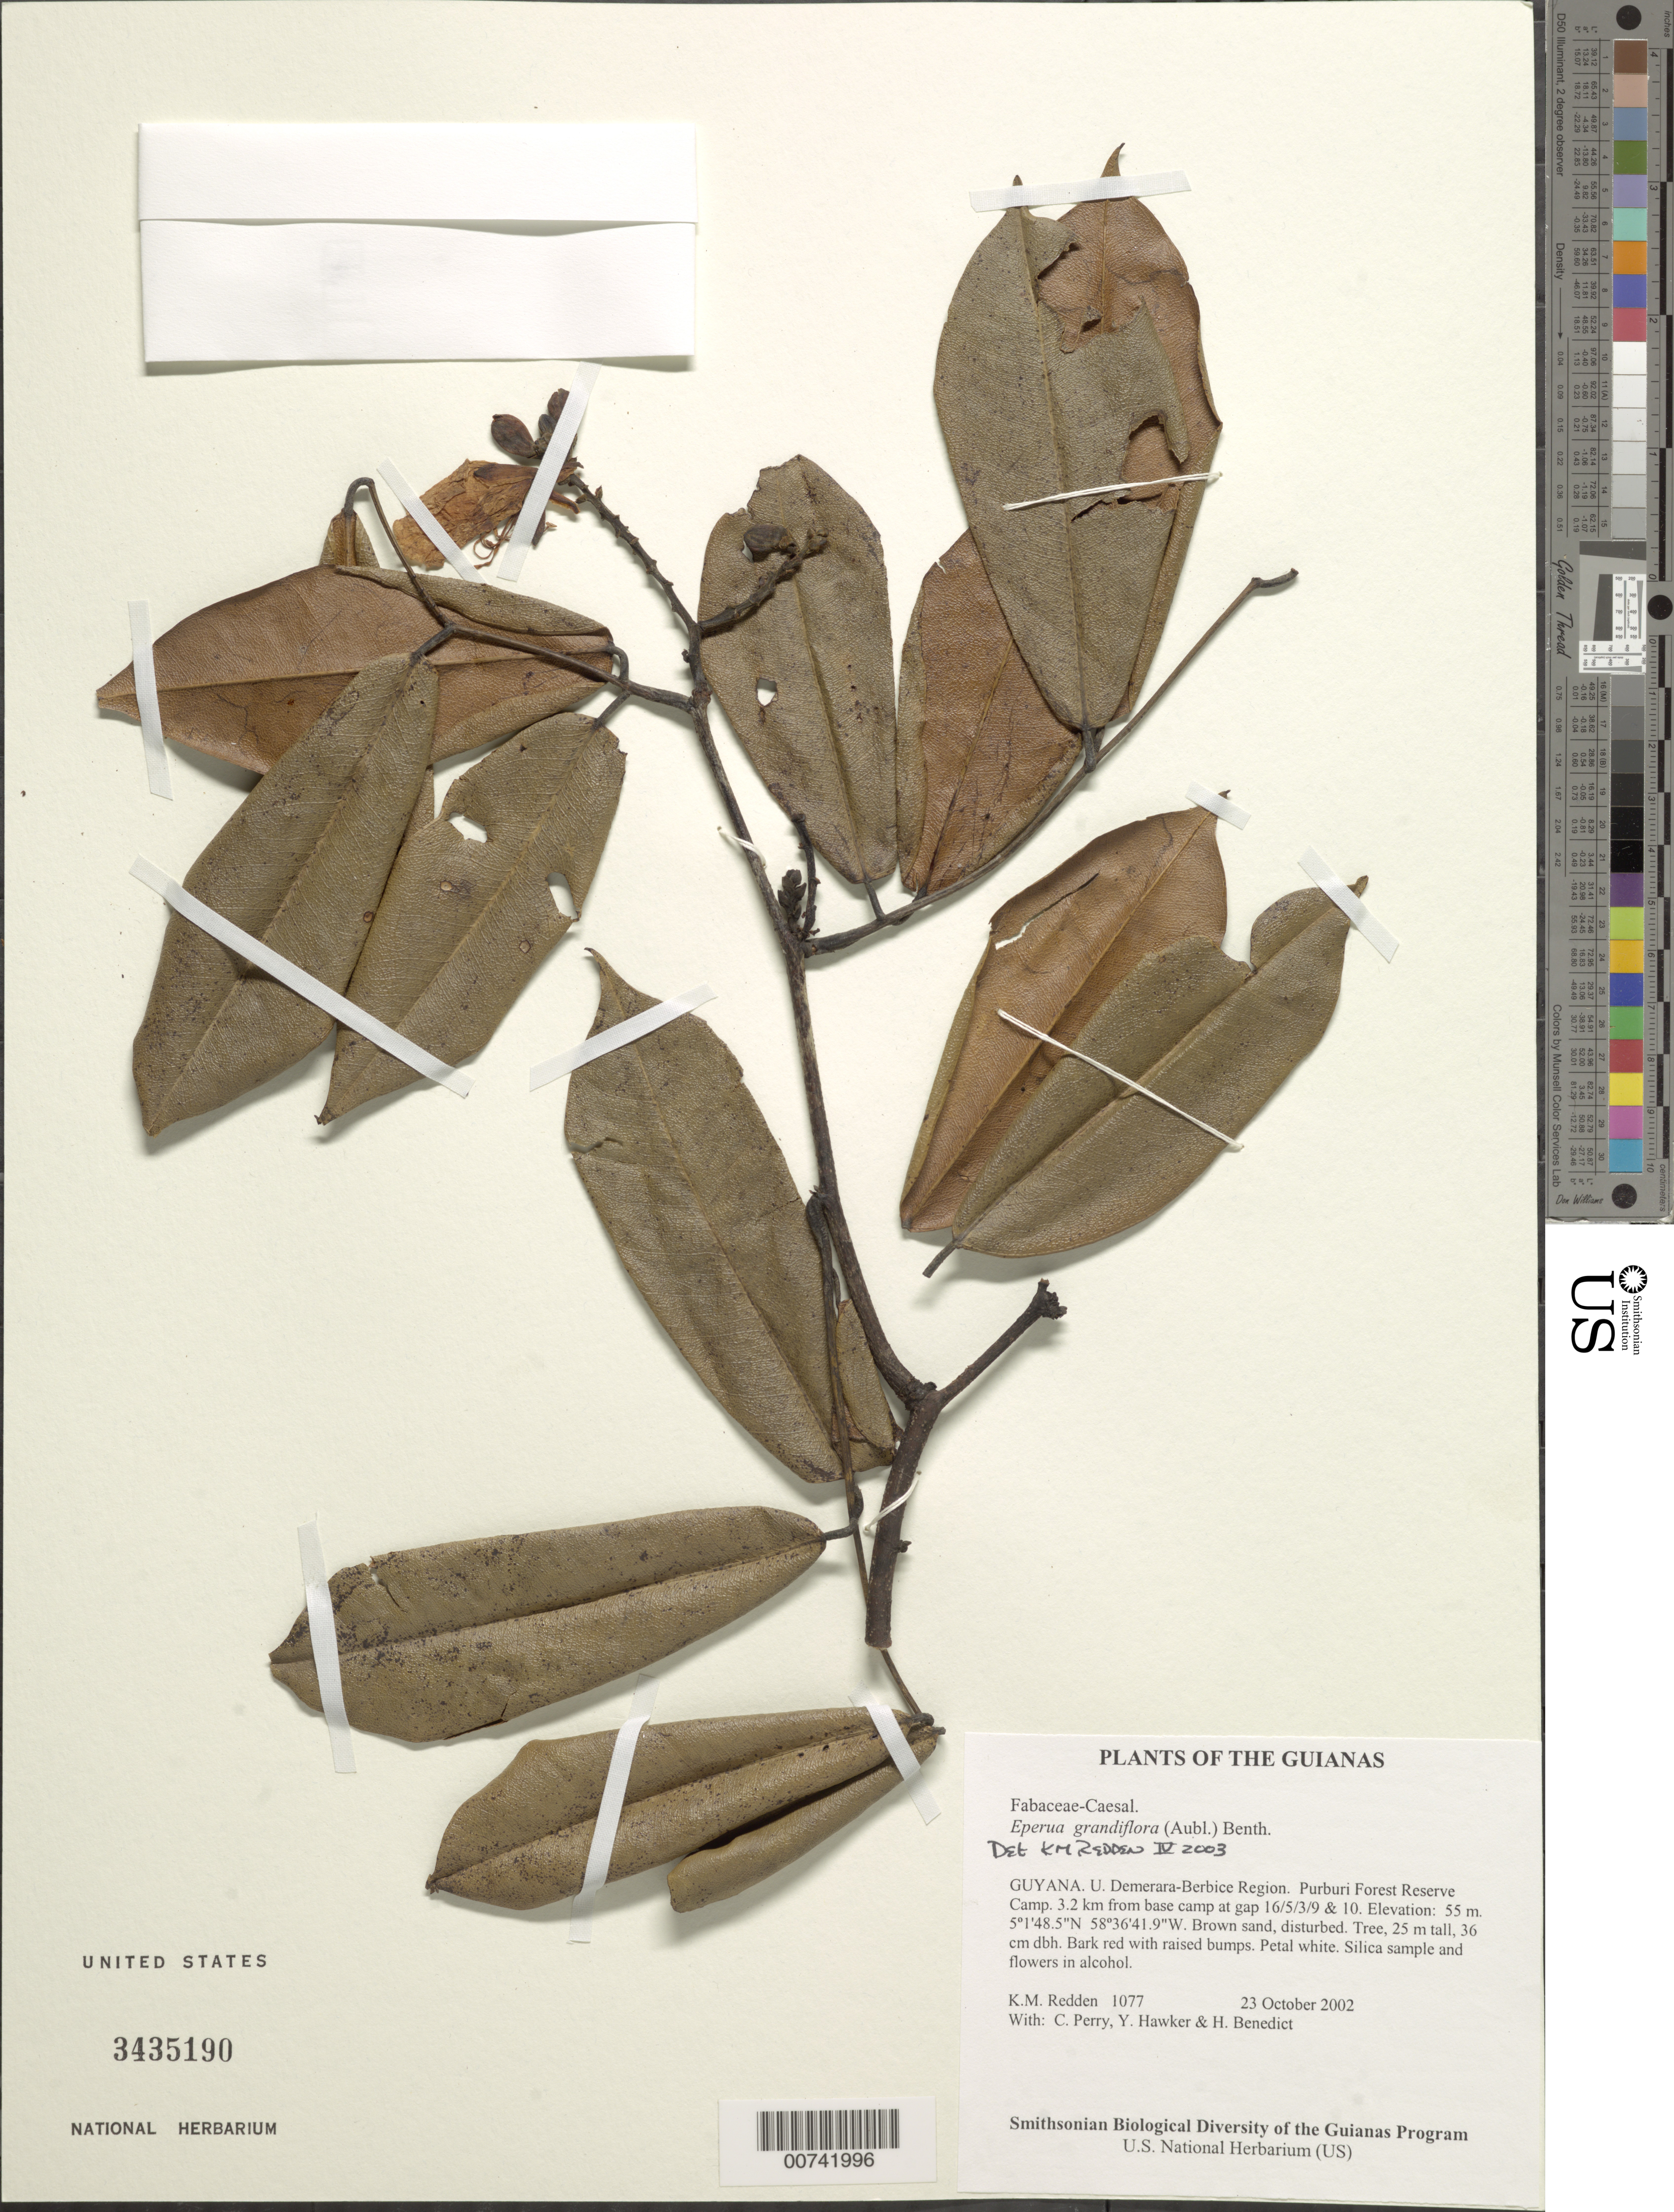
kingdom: Plantae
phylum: Tracheophyta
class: Magnoliopsida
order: Fabales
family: Fabaceae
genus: Eperua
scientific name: Eperua rubiginosa var. rubiginosa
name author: Miq.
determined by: Fortes, E. A.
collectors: K. M. Redden, C. Perry, Y. Hawker & H. Benedict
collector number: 1077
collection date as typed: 23 October 2002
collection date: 2002-10-23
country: Guyana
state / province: U. Demerara-Berbice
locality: Purburi Forest Reserve Camp. 3.2 km from base camp at gap 16/5/3/9 & 10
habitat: Brown sand, disturbed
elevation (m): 55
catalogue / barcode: US 3435190